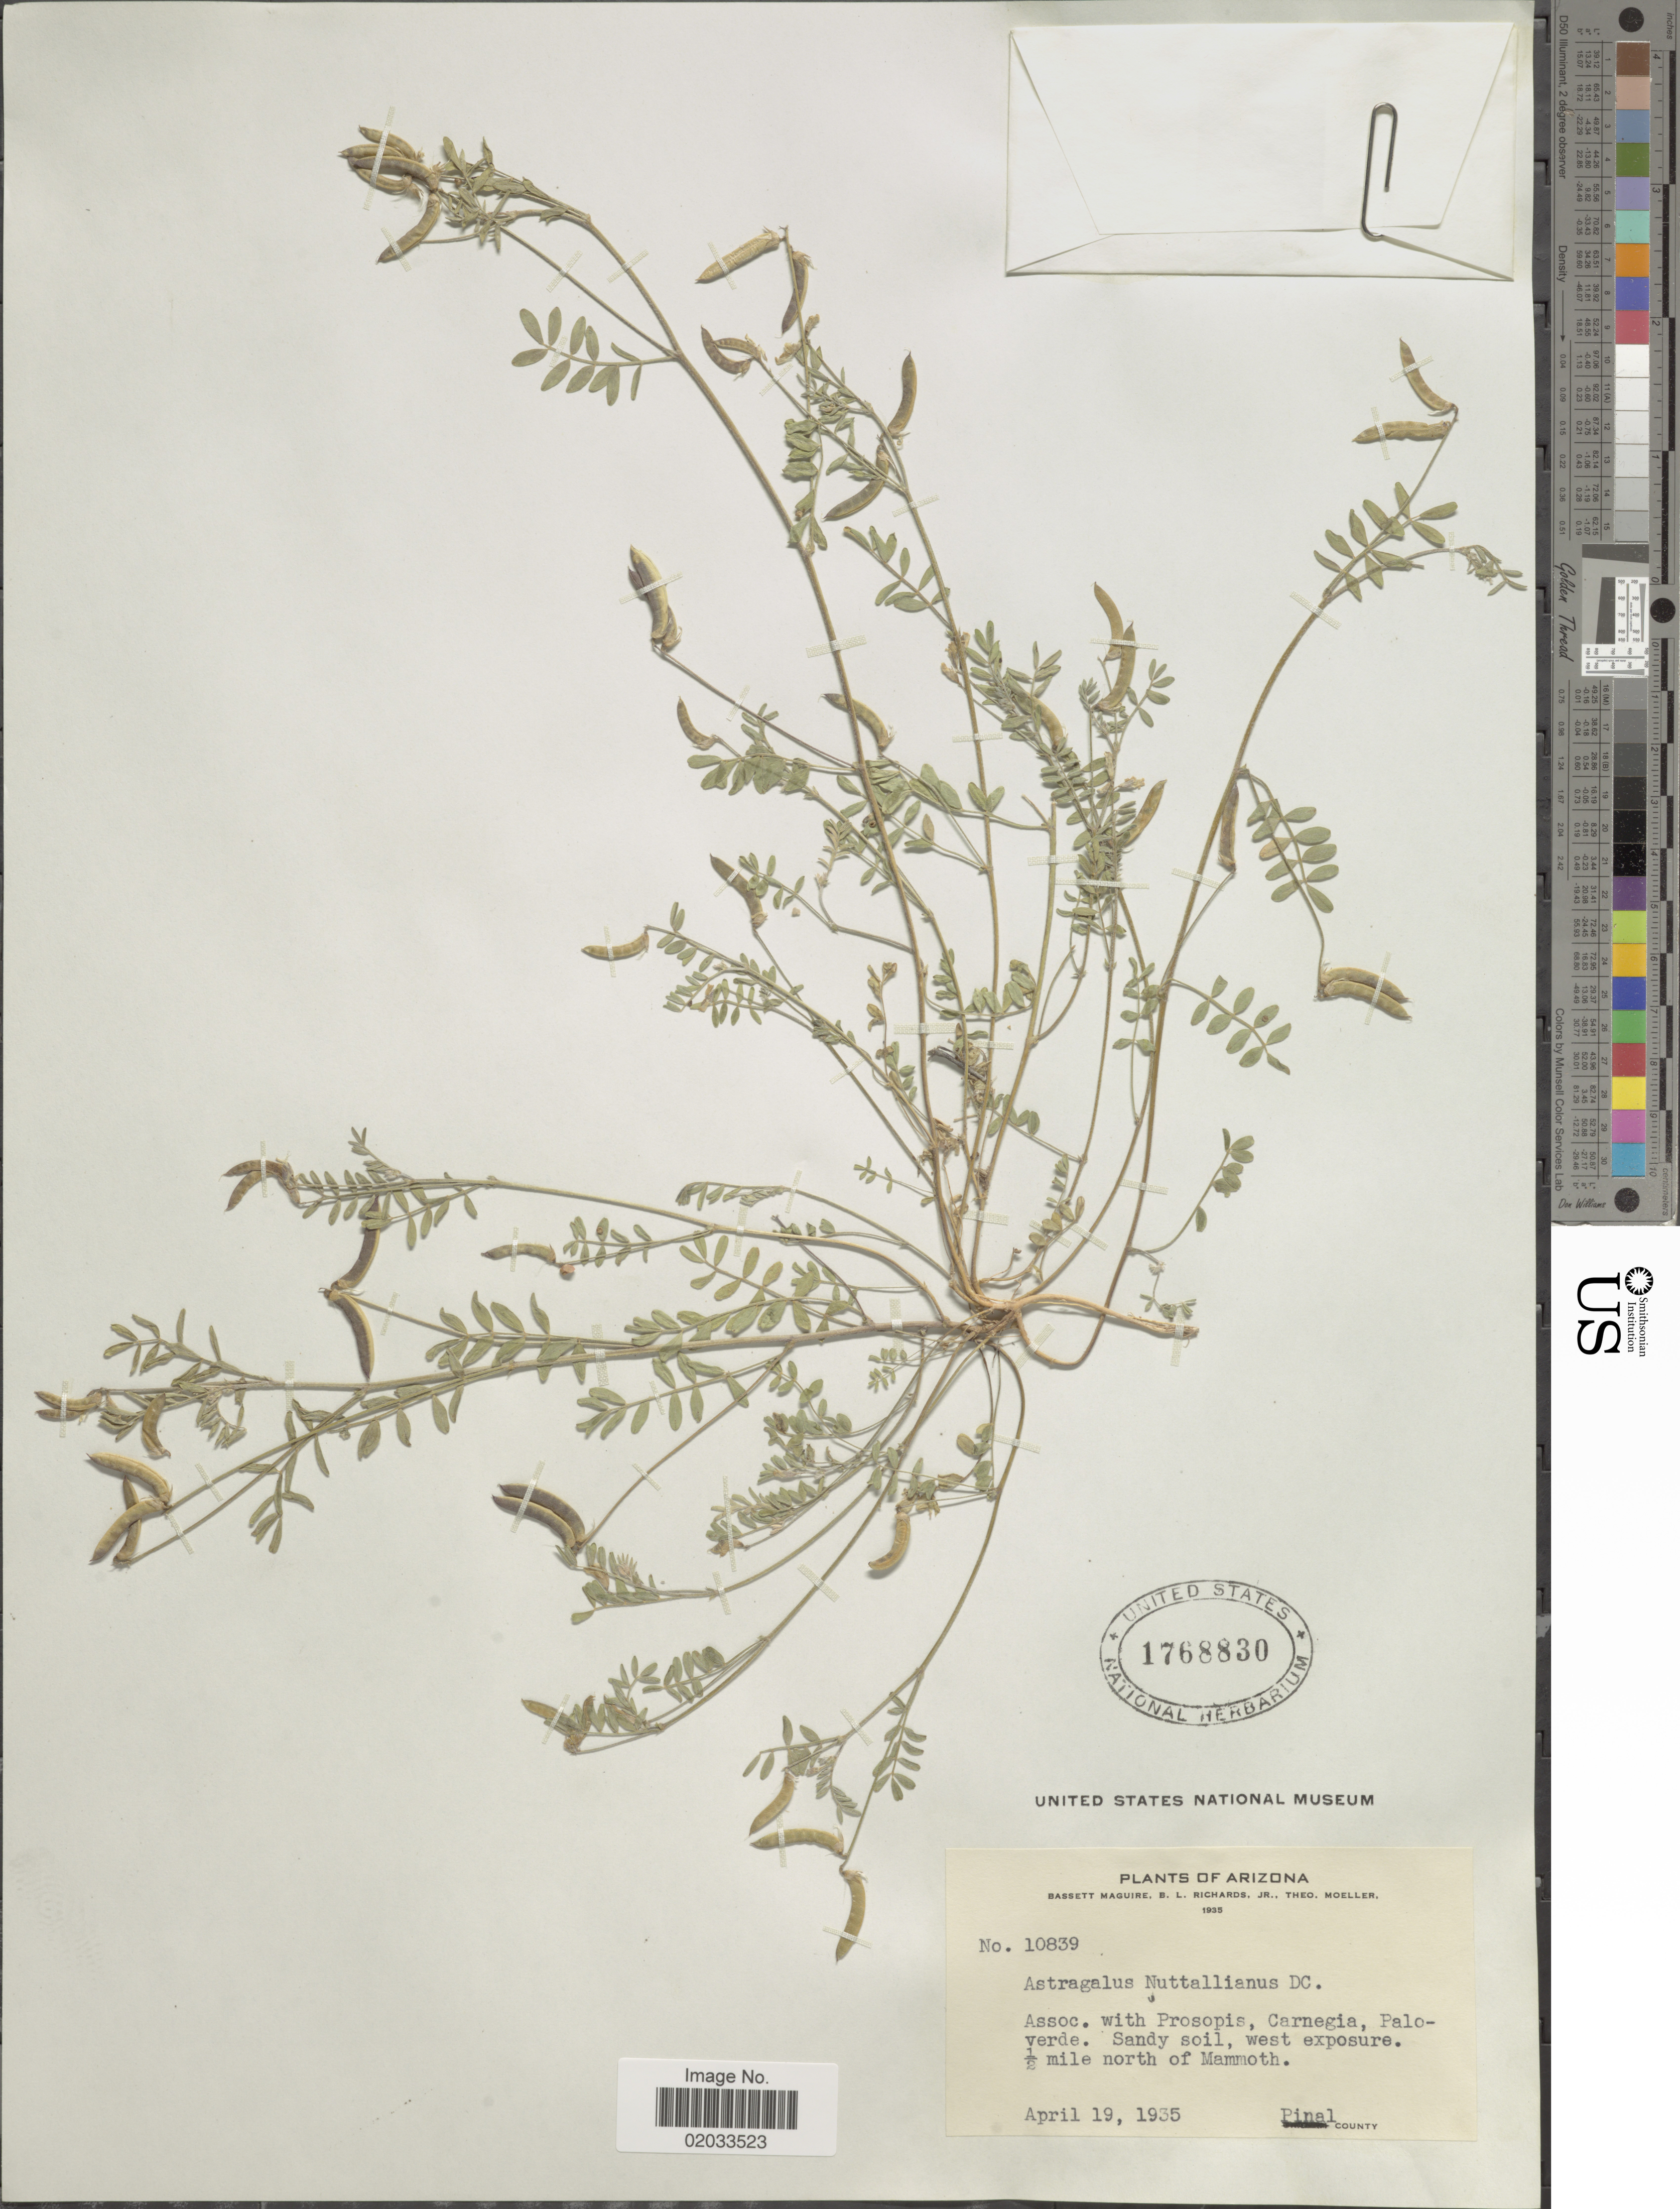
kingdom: Plantae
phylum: Tracheophyta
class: Magnoliopsida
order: Fabales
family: Fabaceae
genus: Astragalus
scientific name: Astragalus emoryanus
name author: (Rydb.) Cory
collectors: B. Maguire, B. Richards & T. Moeller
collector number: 10839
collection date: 1935-04-19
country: United States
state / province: Arizona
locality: West exposure, 1/2 mile north of Mammoth, Pinal County.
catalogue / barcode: US 1768830